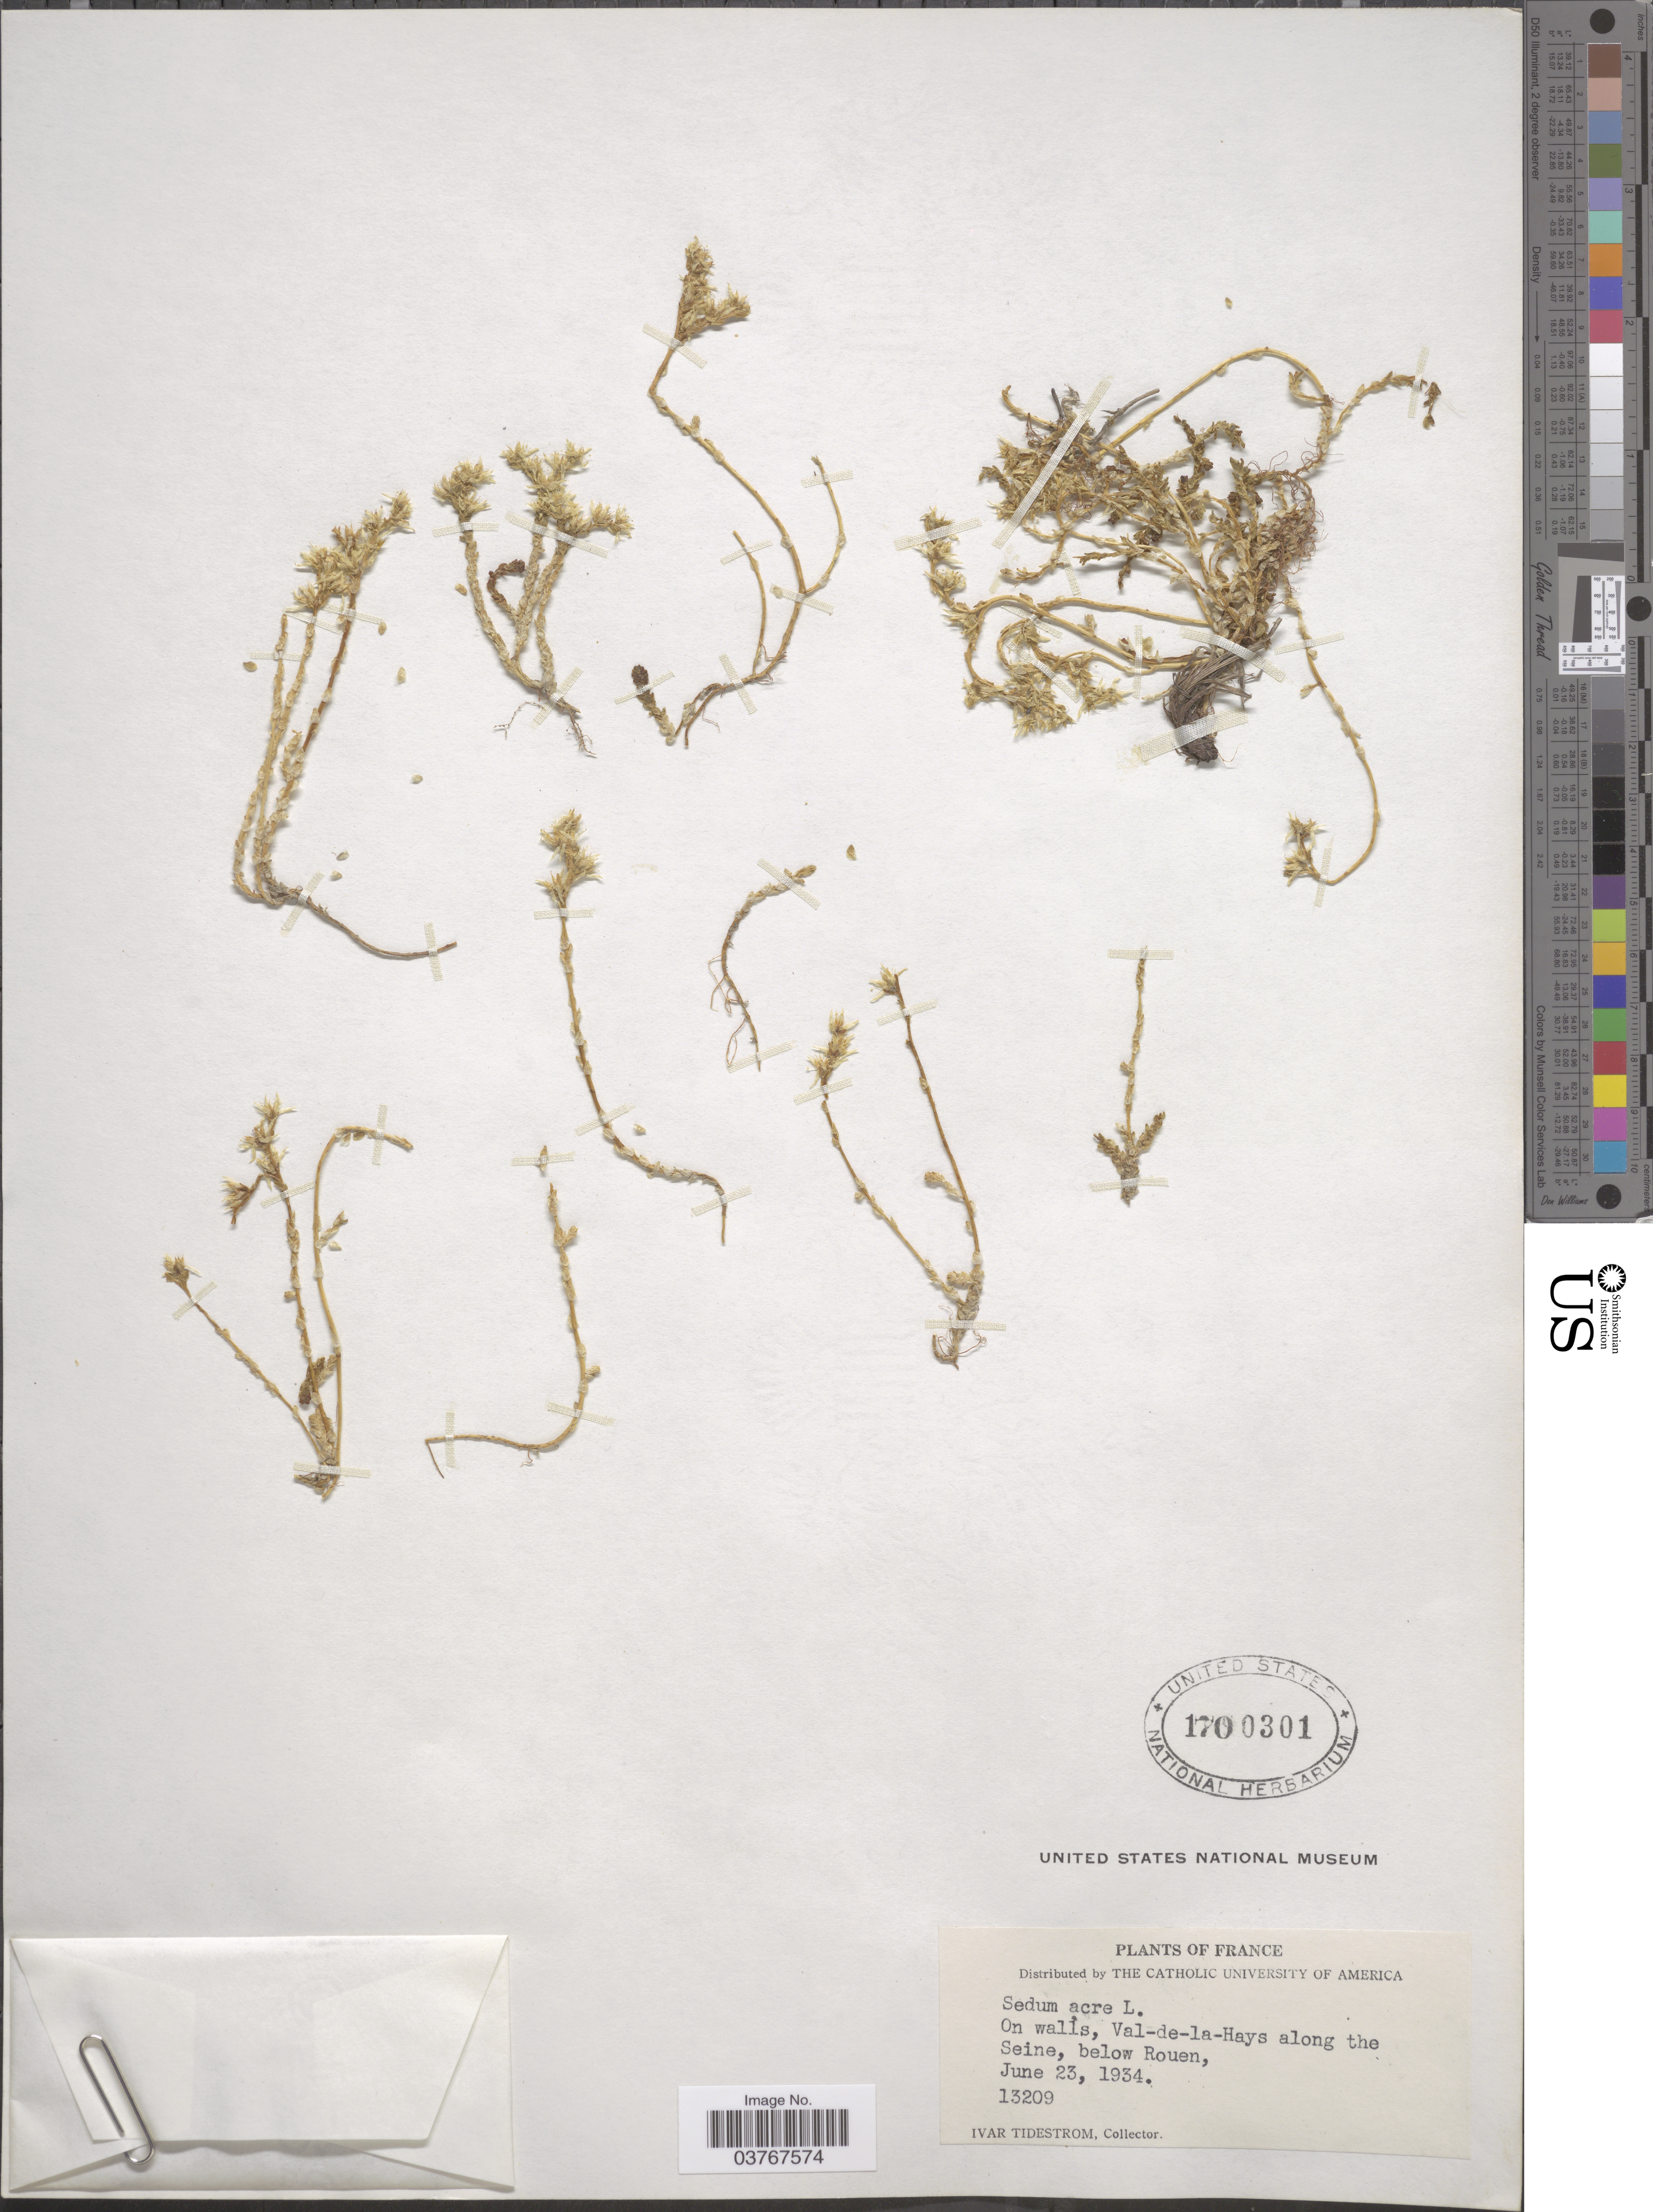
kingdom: Plantae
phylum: Tracheophyta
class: Magnoliopsida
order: Saxifragales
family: Crassulaceae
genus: Sedum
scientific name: Sedum acre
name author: L.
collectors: I. F. Tidestrom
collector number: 13209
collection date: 1934-06-23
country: France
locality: On walls, Val-de-la-Hays along the Seine, below Rouen.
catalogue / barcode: US 1700301